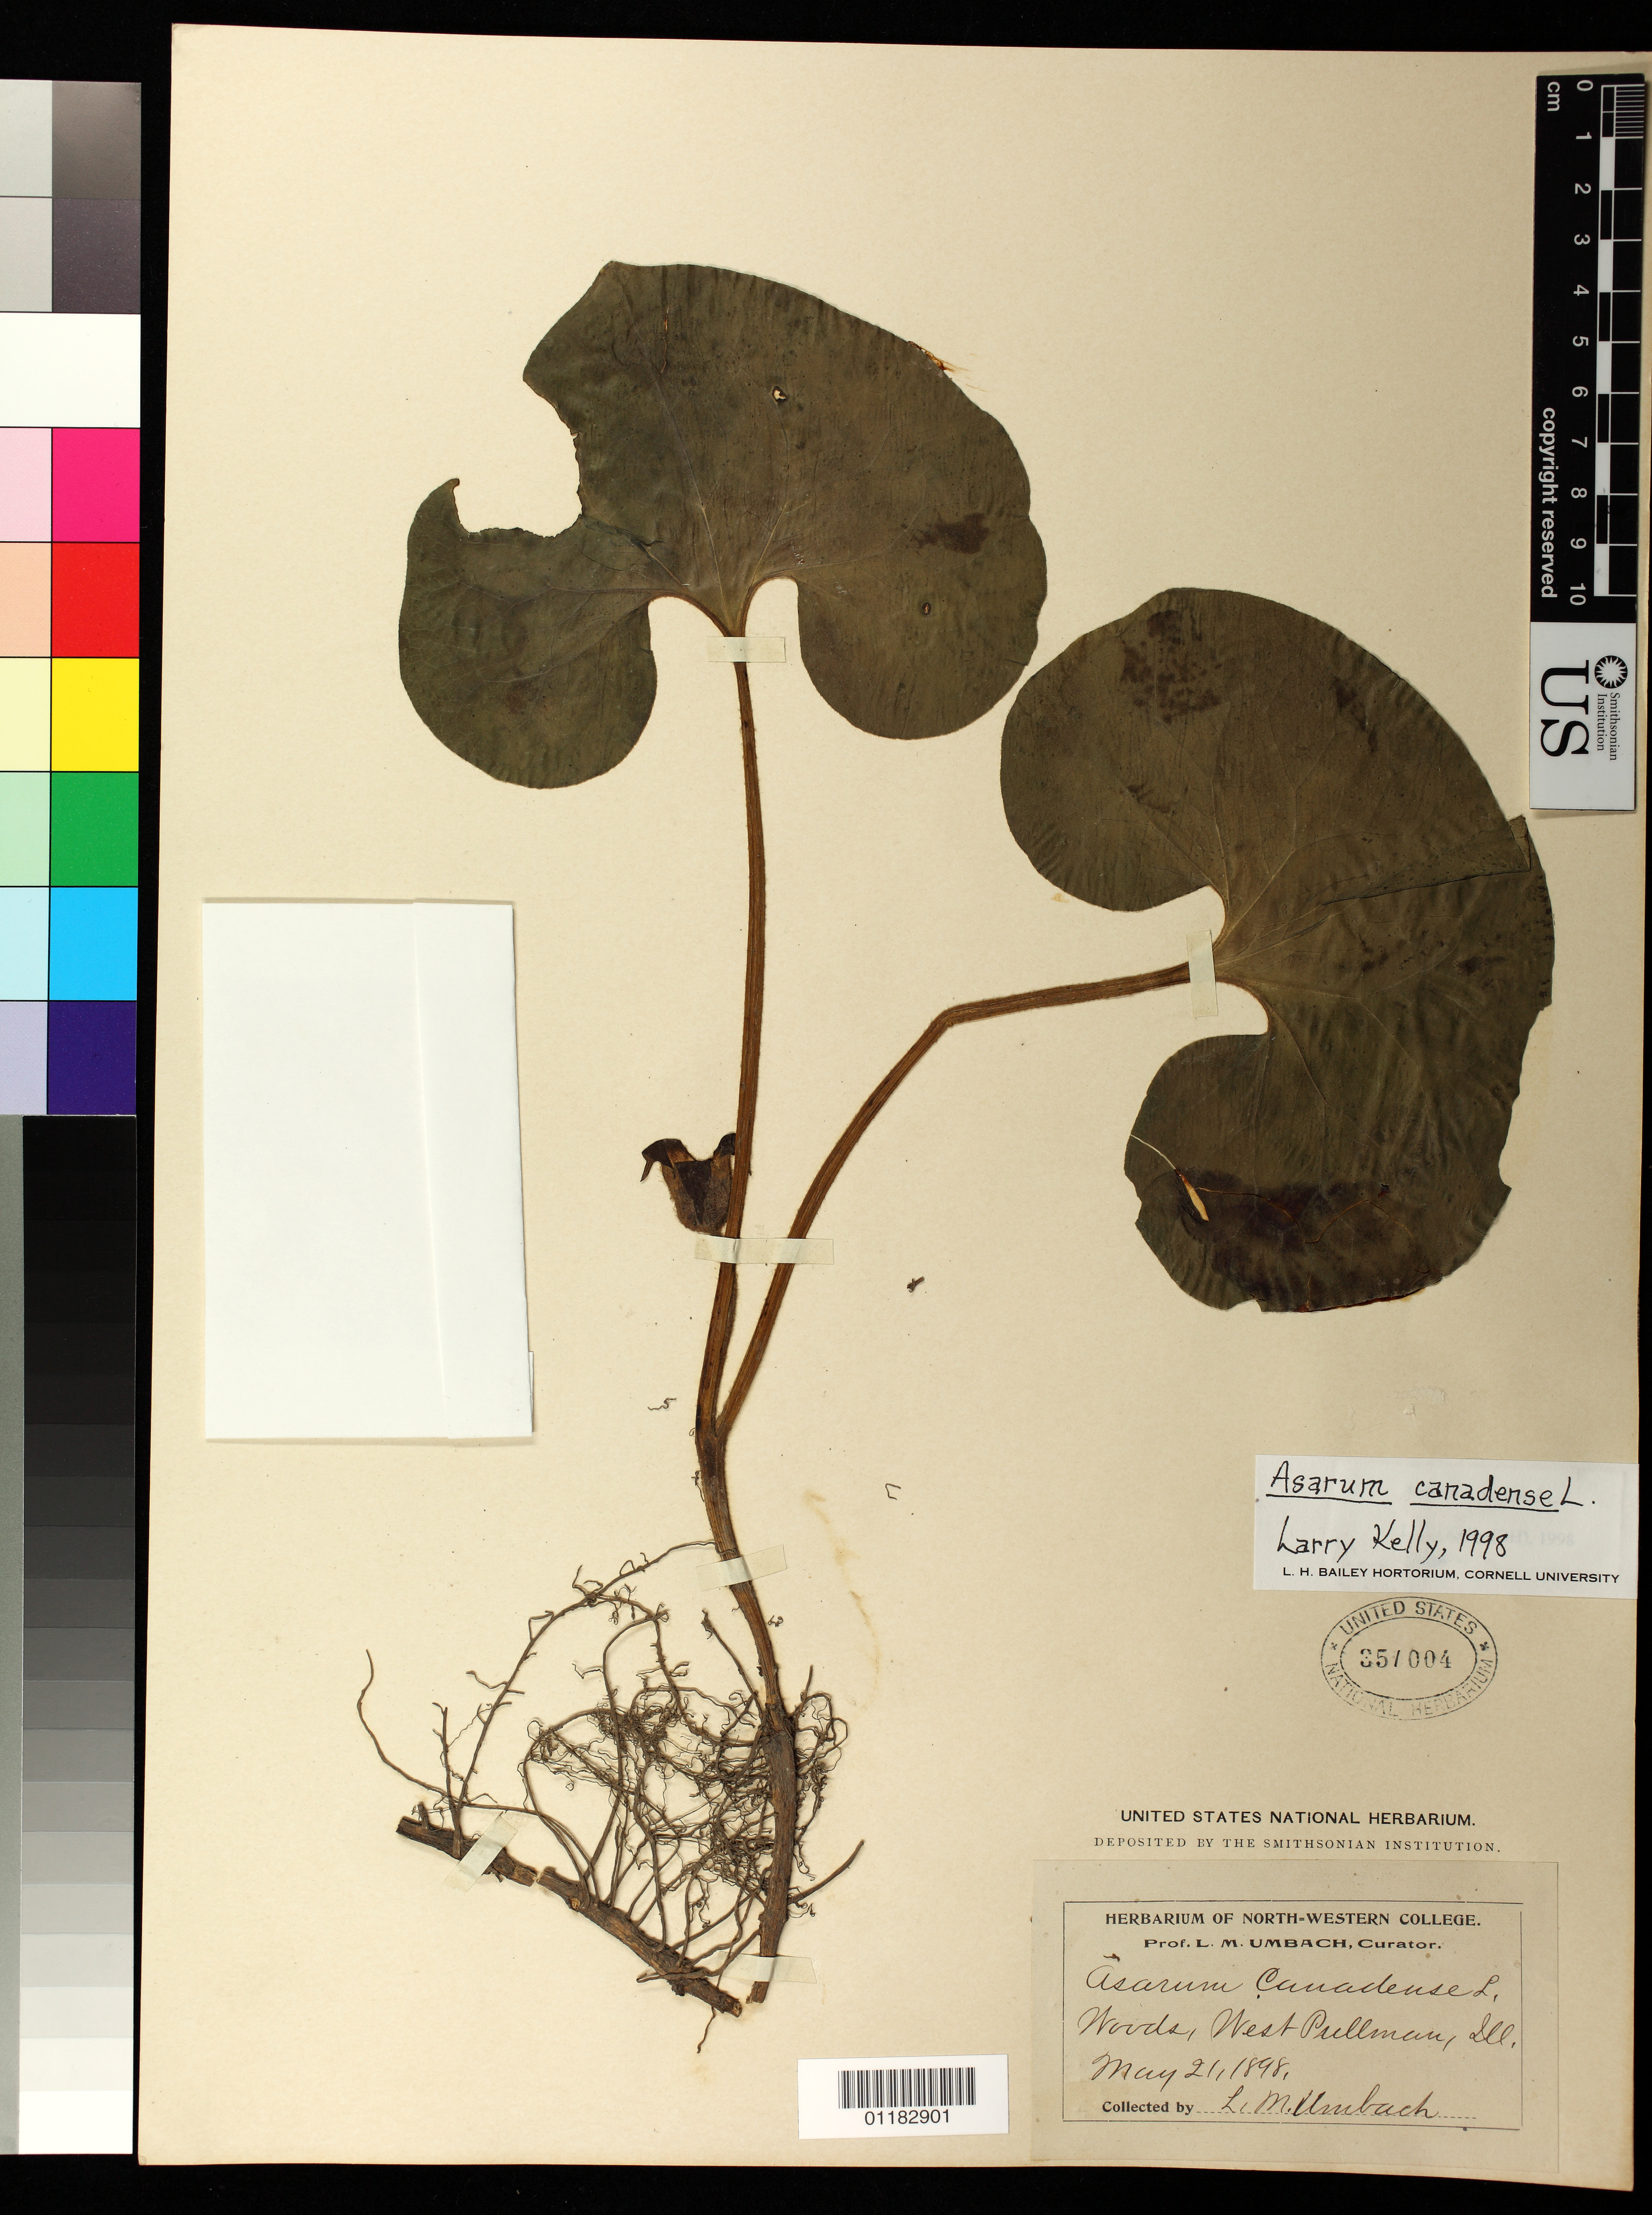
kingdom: Plantae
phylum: Tracheophyta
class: Magnoliopsida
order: Piperales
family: Aristolochiaceae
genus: Asarum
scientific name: Asarum canadense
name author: L.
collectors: L. M. Umbach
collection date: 1898-05-21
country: United States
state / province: Illinois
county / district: Lake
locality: West Pullman, Lake County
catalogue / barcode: US 357004